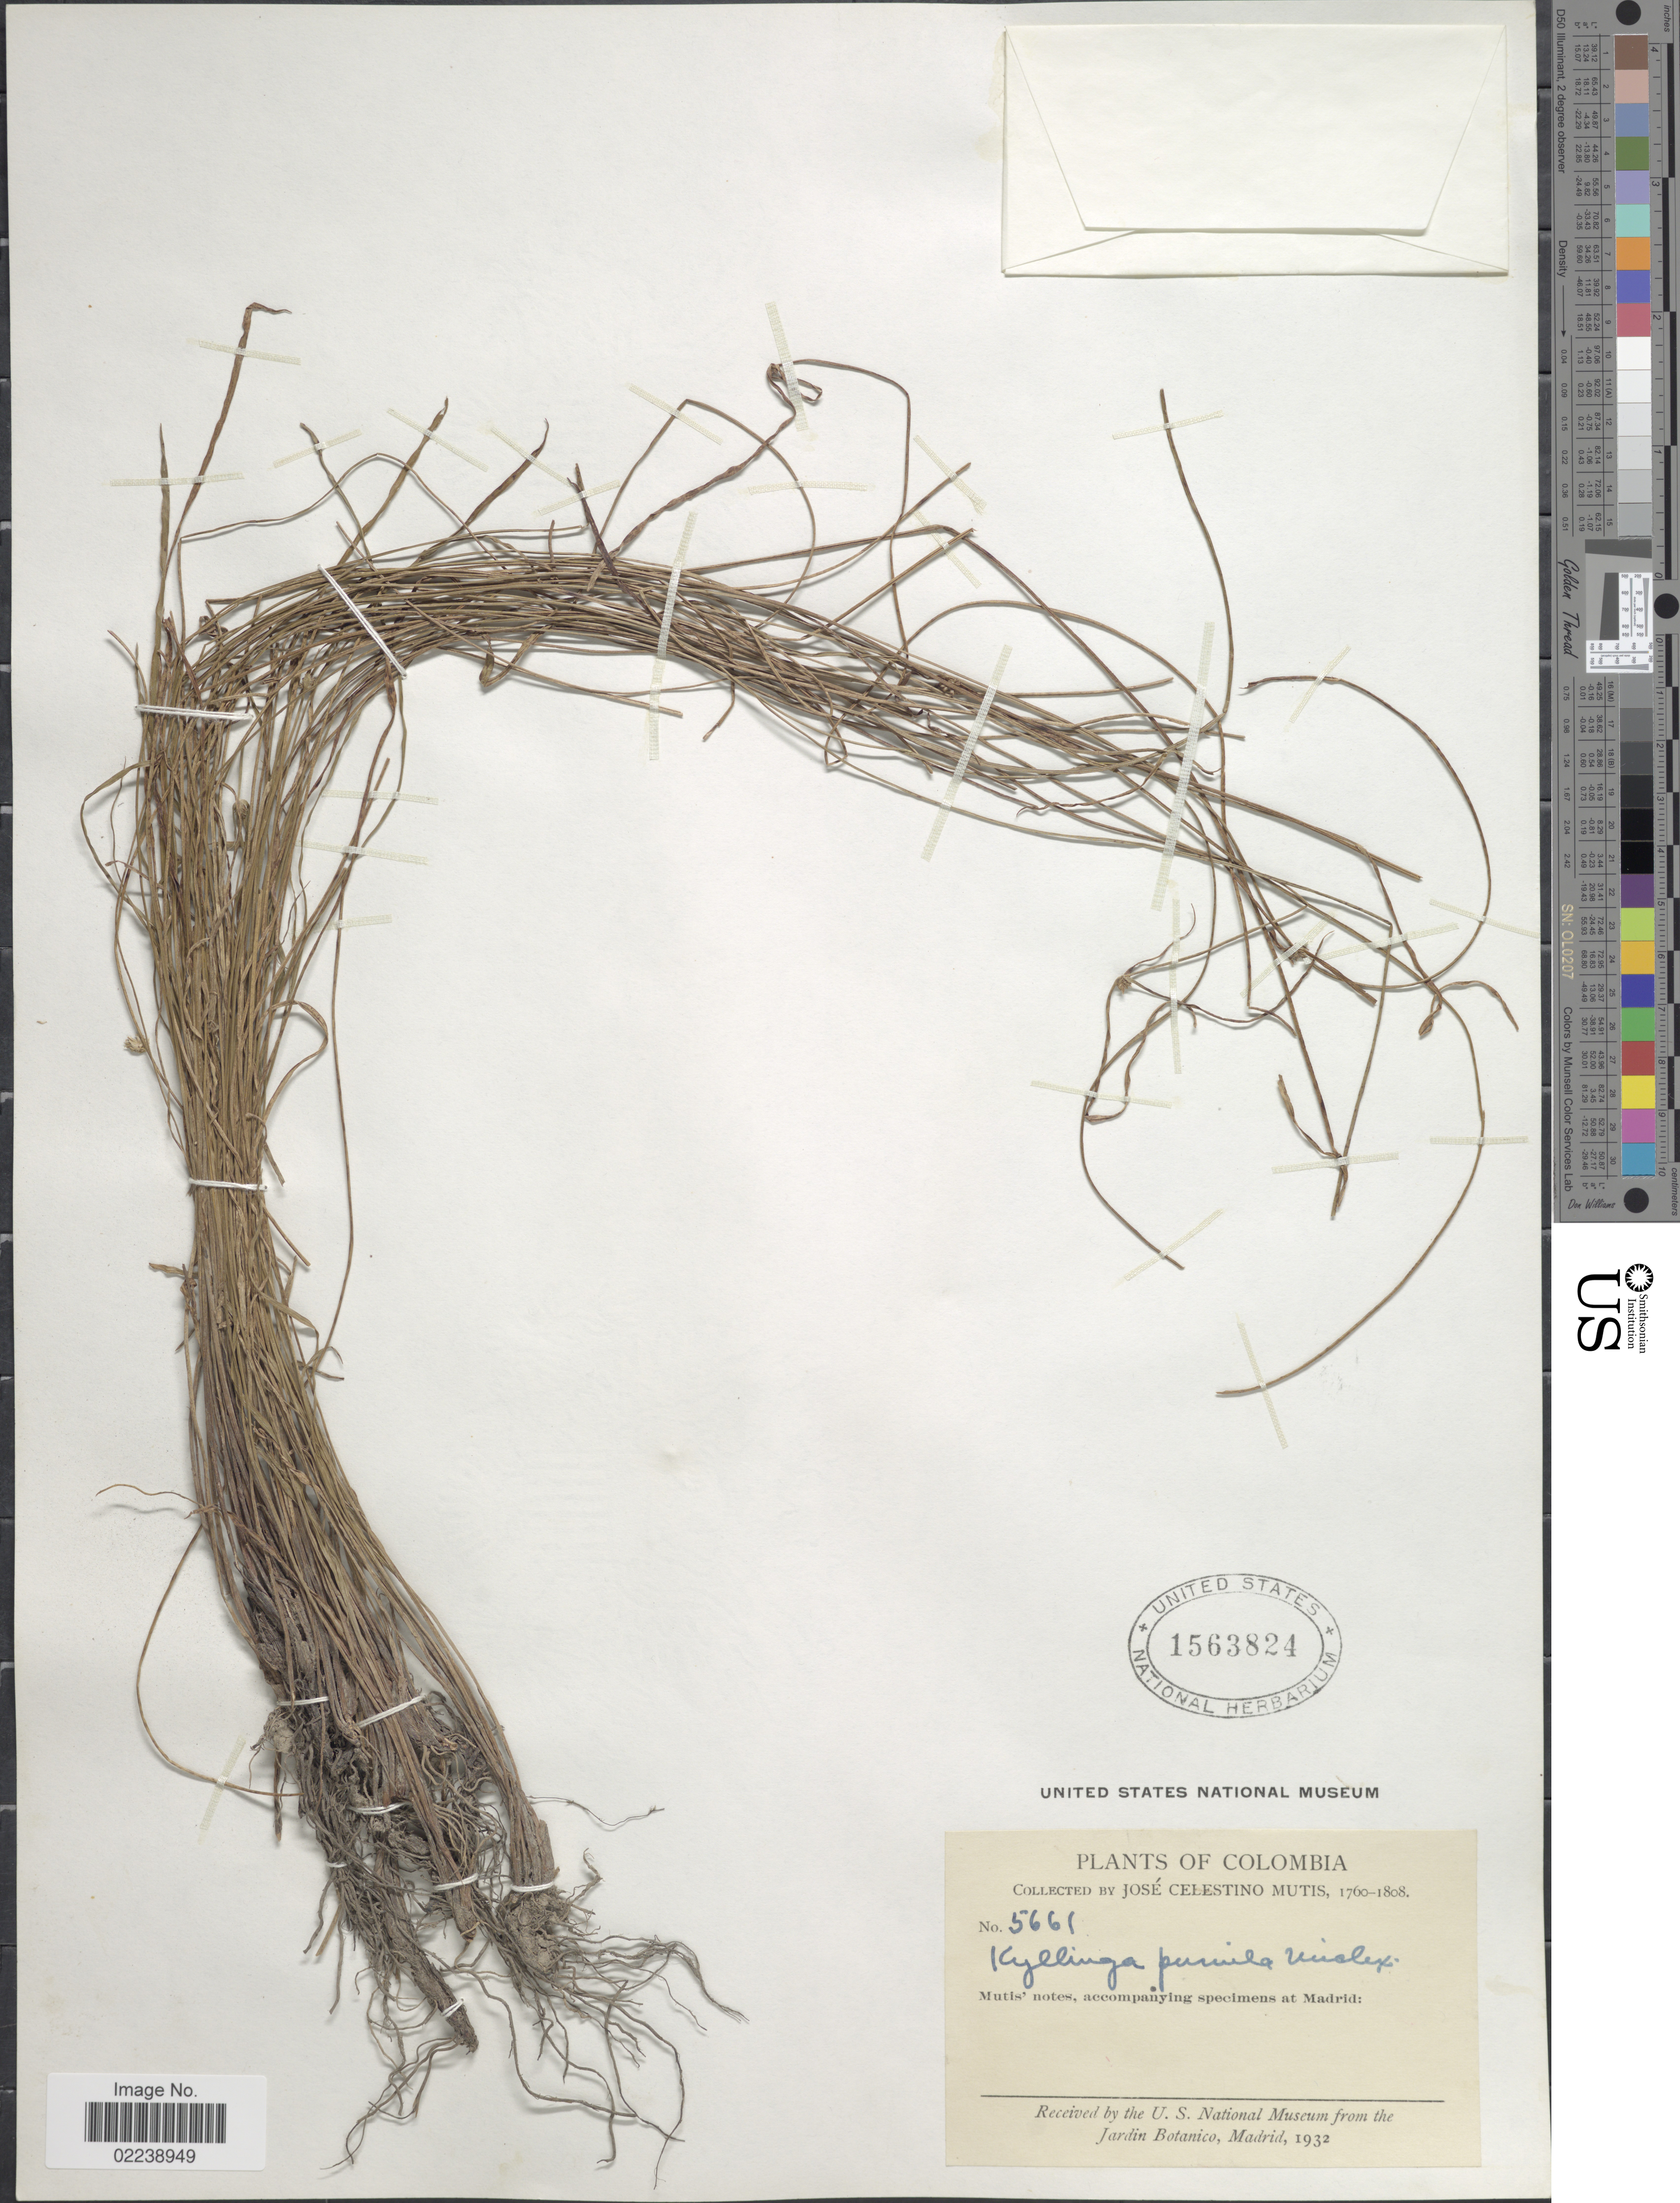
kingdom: Plantae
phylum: Tracheophyta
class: Liliopsida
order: Poales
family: Cyperaceae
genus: Cyperus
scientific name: Cyperus hortensis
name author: (Salzm. ex Steud.) Dorr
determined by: Strong, Mark T., (BOT), Smithsonian Institution - National Museum of Natural History (UNITED STATES)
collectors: J. C. B. Mutis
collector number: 5661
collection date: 1760/1808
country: Colombia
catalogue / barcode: US 1563824